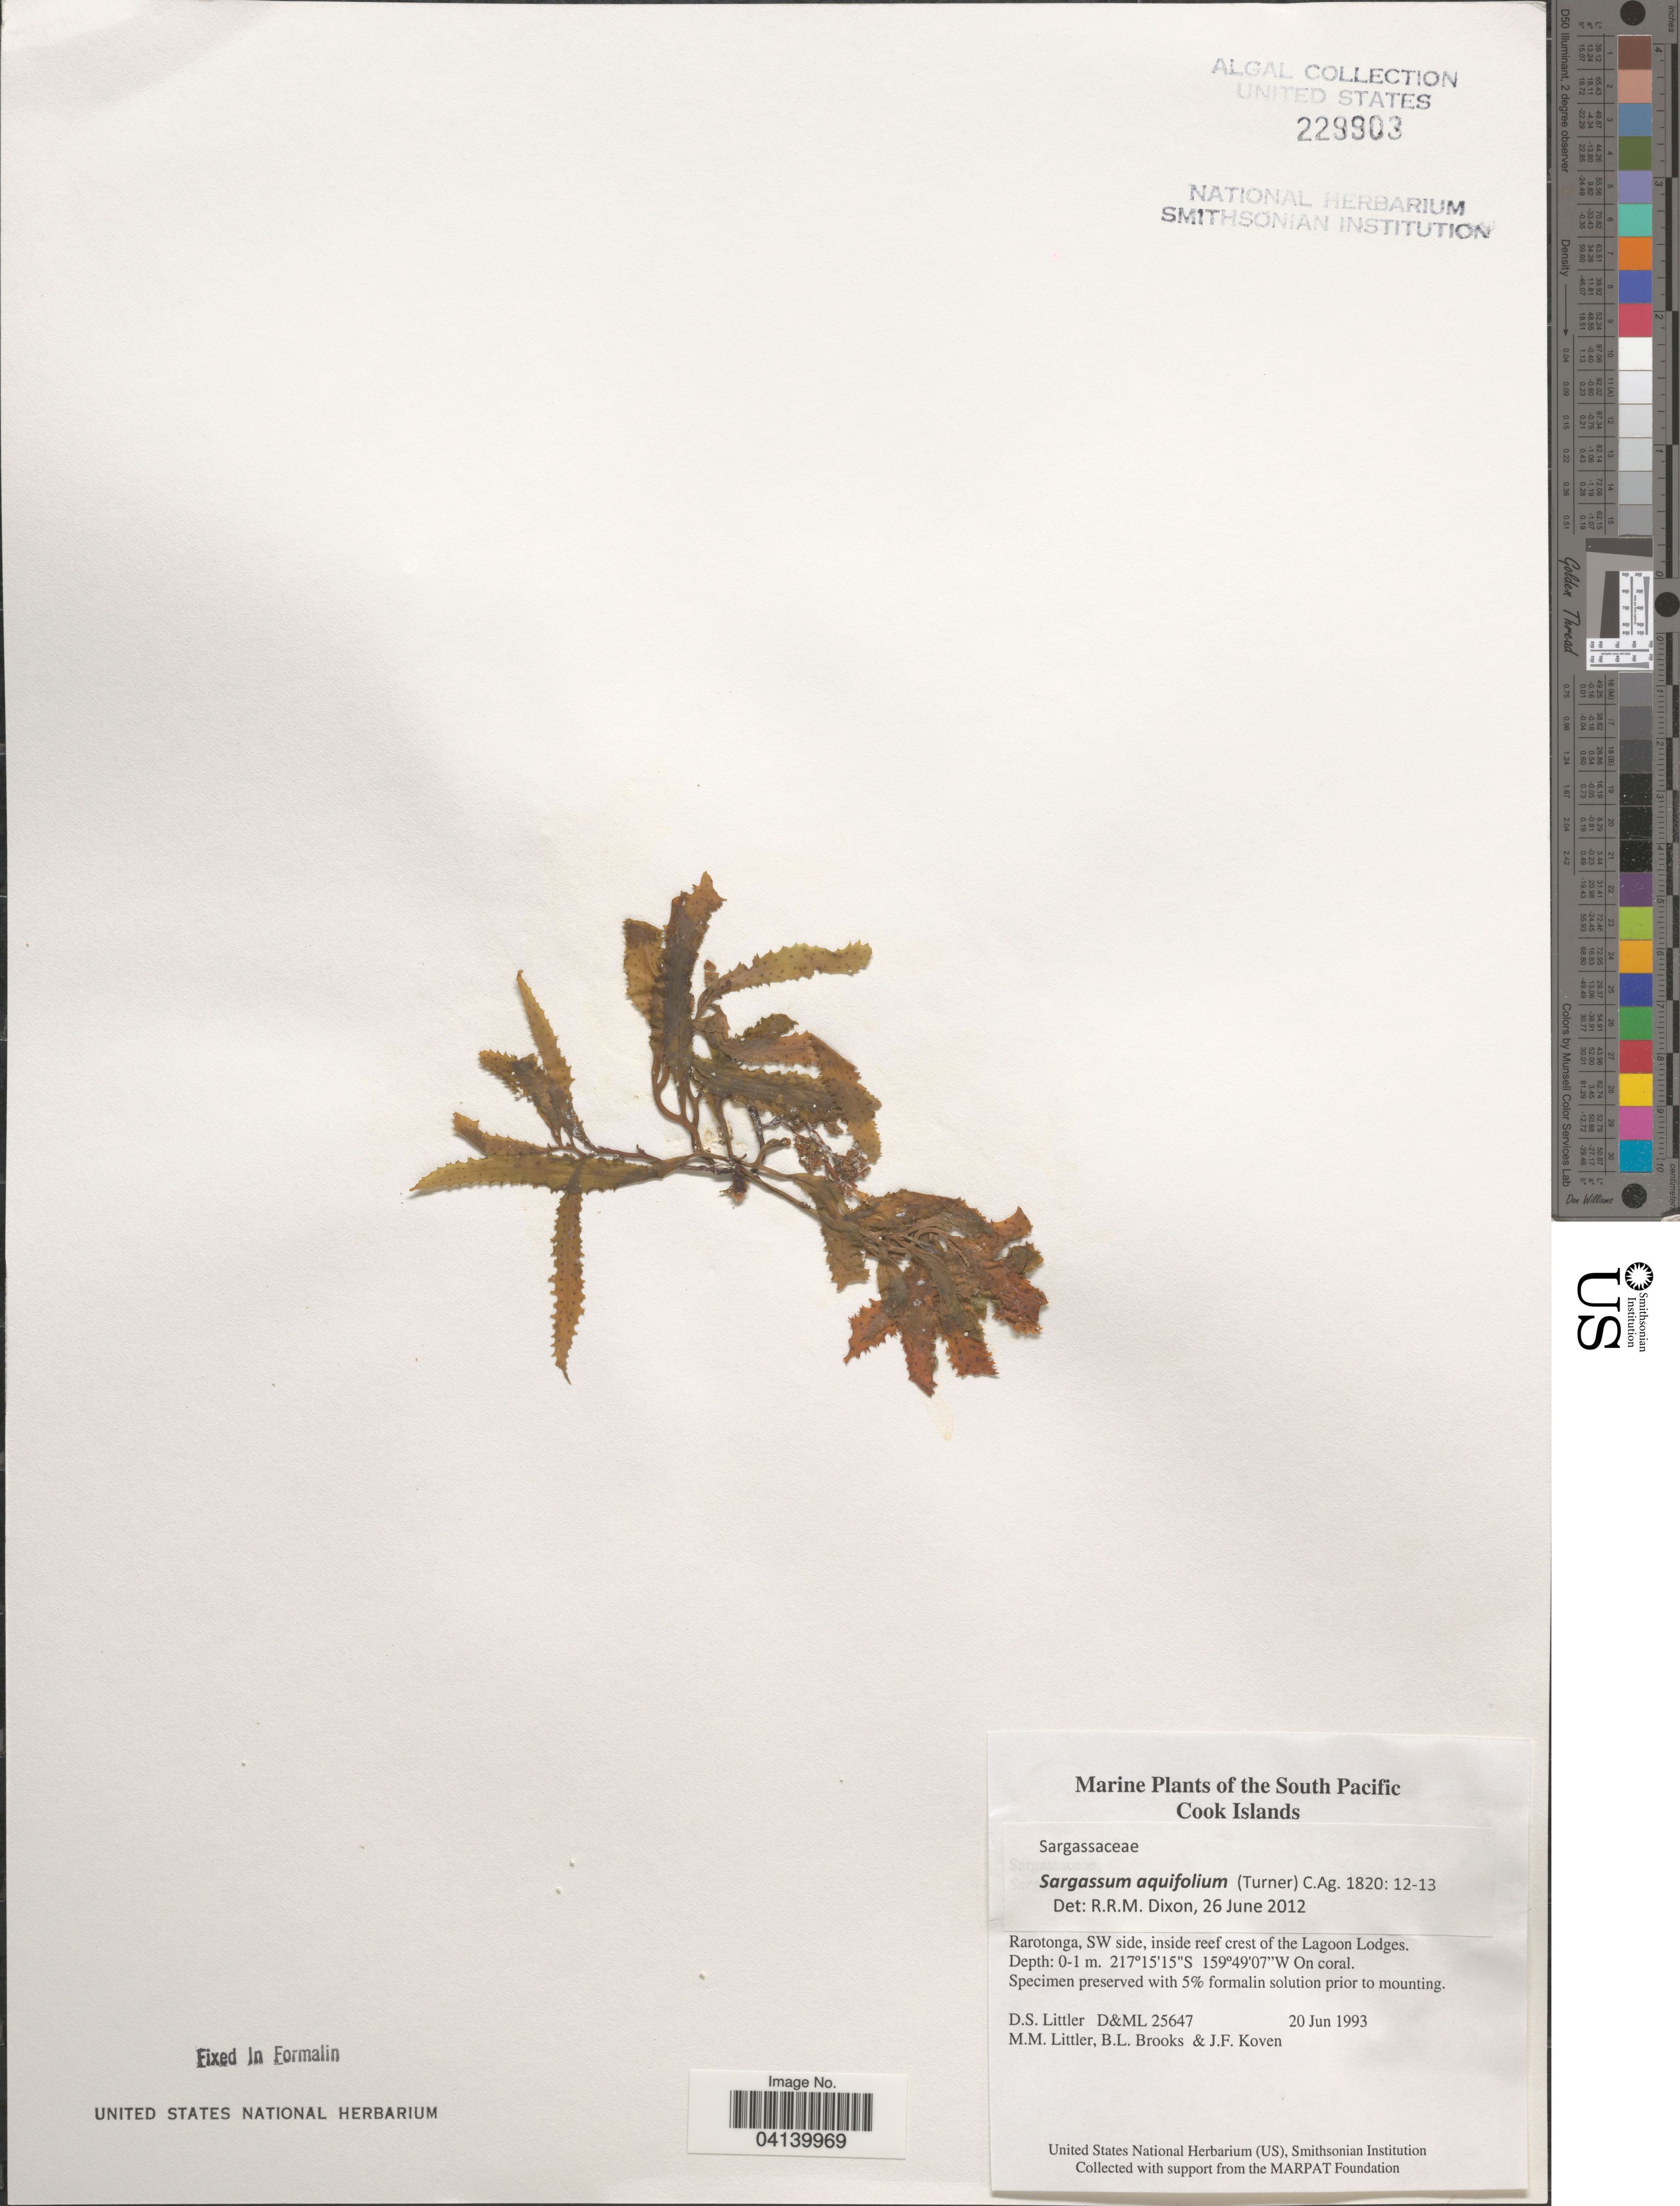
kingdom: Chromista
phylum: Ochrophyta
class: Phaeophyceae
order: Fucales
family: Sargassaceae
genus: Sargassum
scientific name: Sargassum aquifolium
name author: (Turner) C. Agardh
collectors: D. S. Littler, B. Brooks & J. Koven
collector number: D&ML25647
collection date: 1993-06-20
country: Cook Islands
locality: South Pacific Cook Islands. Rarotonga, SW side, inside reef crest of the Lagoon Lodges.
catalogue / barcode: US 229903